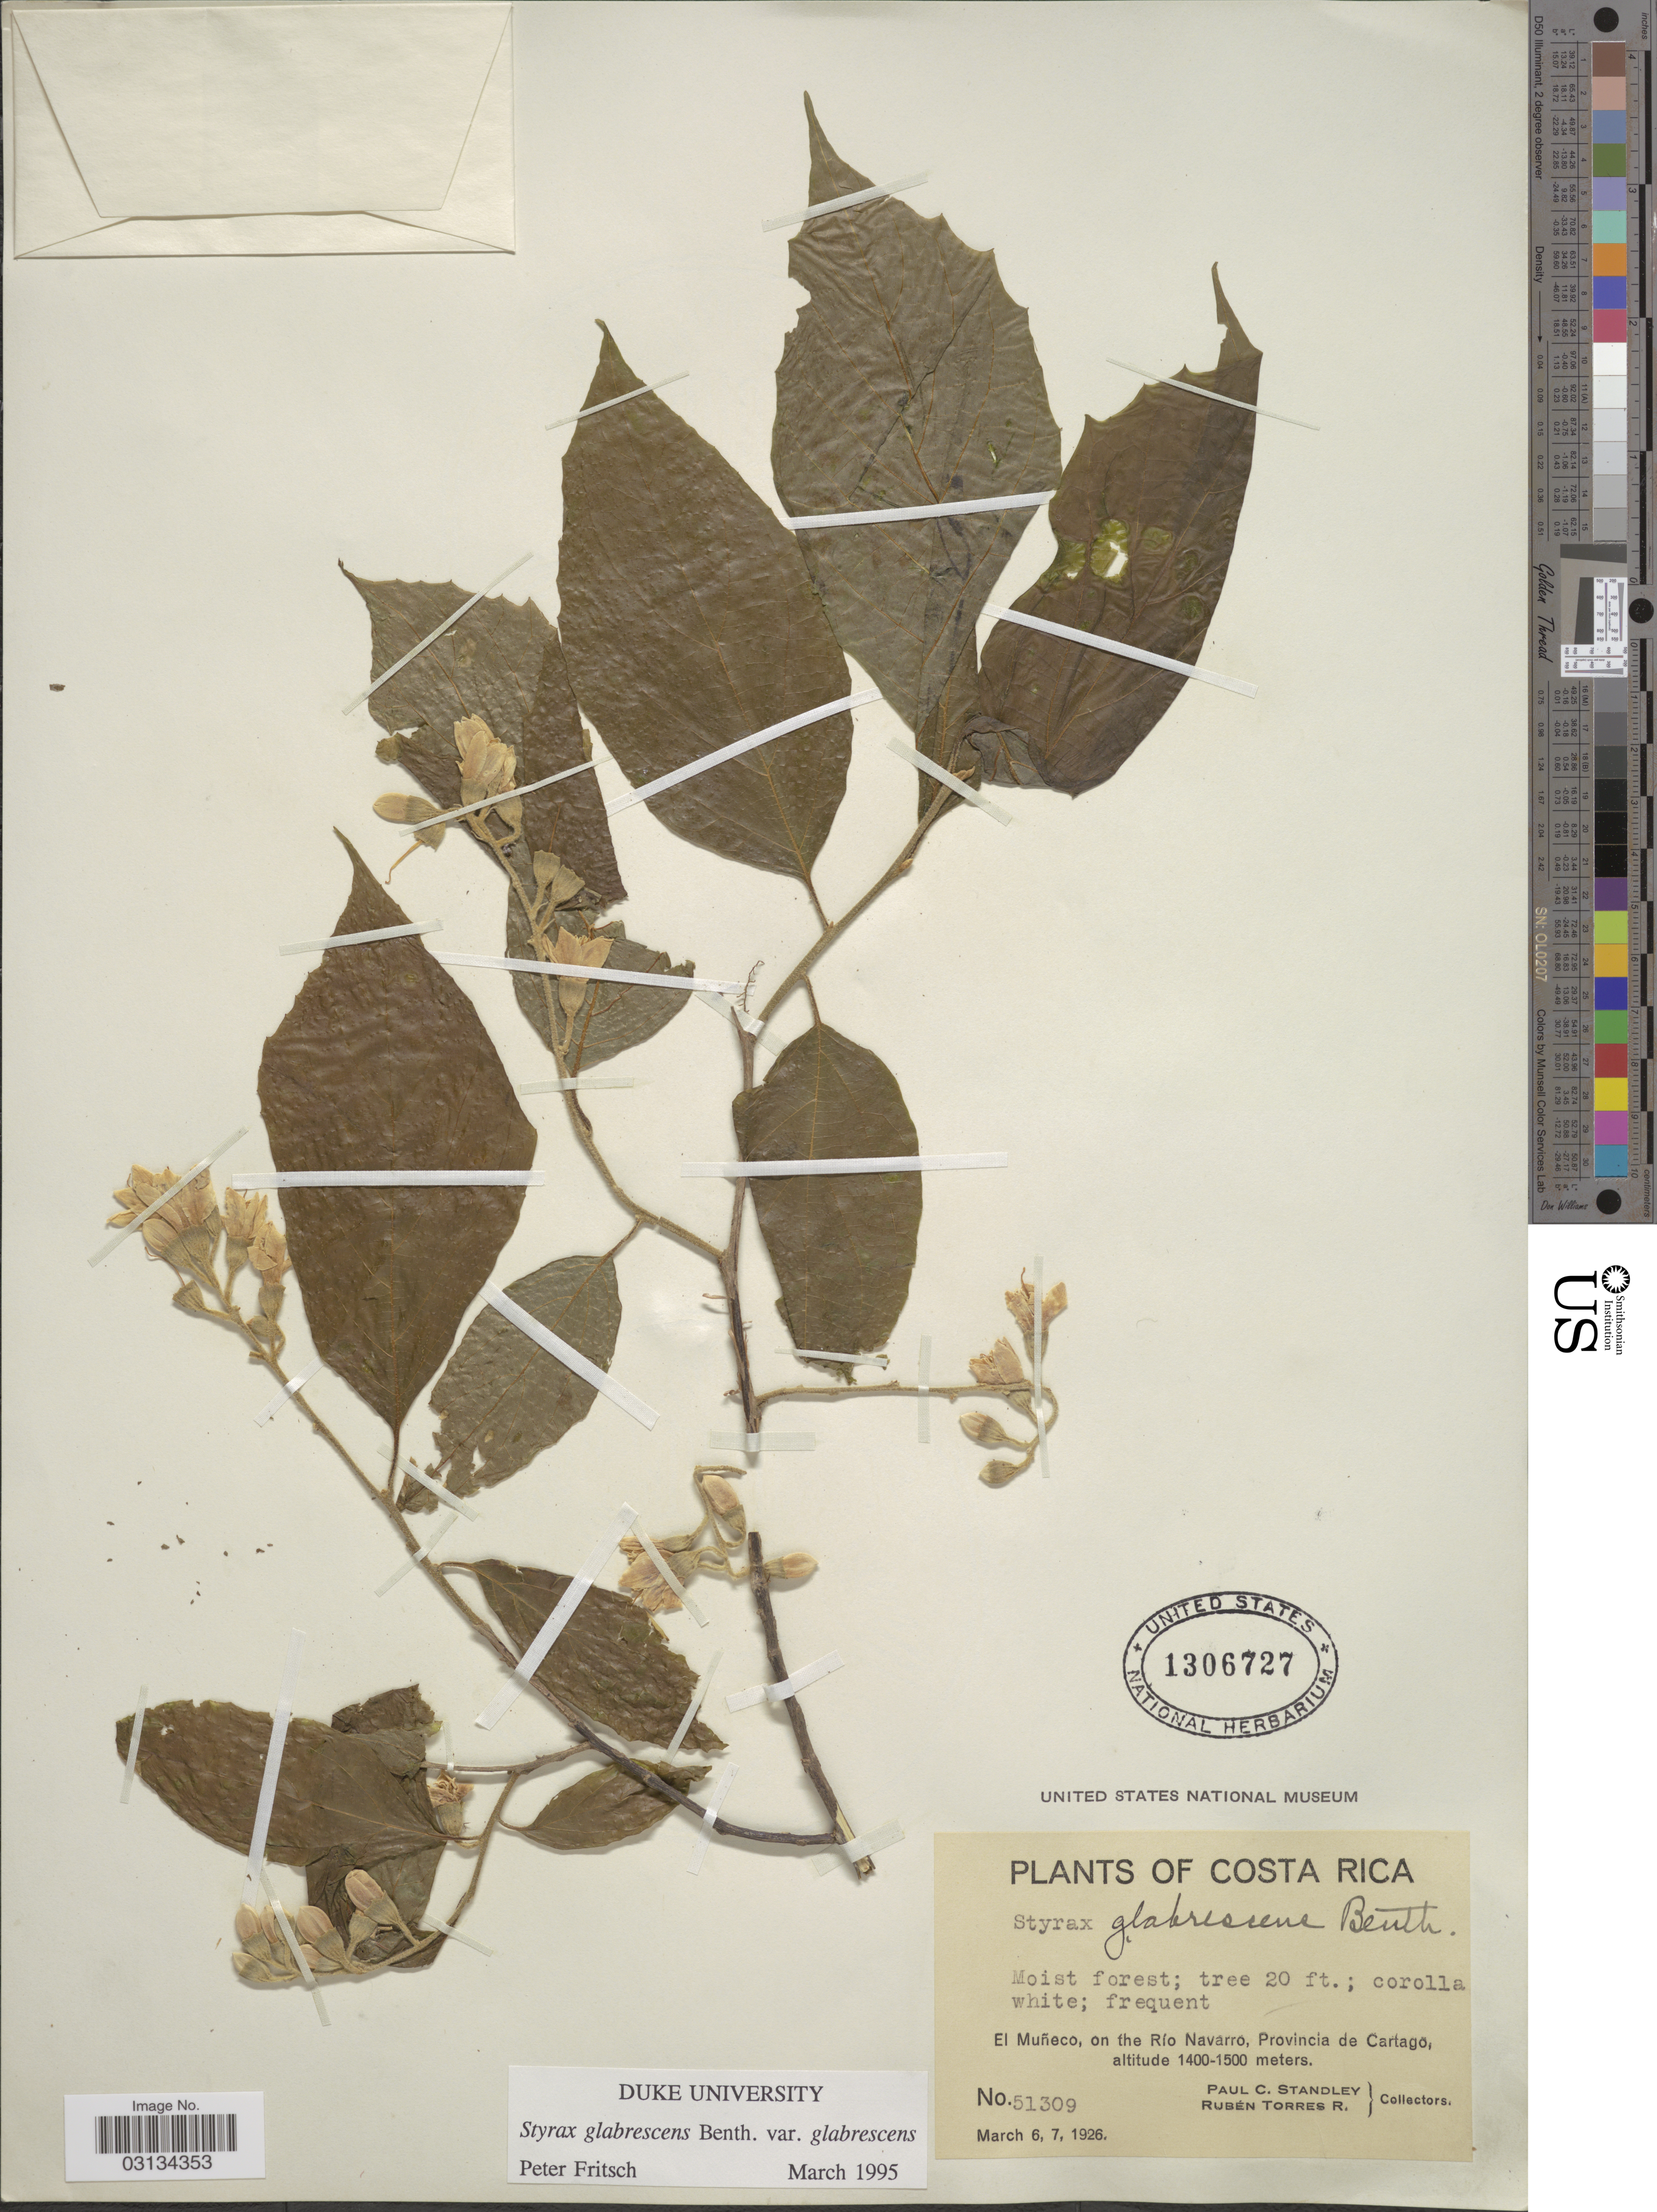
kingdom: Plantae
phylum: Tracheophyta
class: Magnoliopsida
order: Ericales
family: Styracaceae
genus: Styrax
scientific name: Styrax glabrescens Benth. var. glabrescens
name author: Benth.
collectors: P. C. Standley & R. Torres Rojas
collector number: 51309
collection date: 1926-03-06/1926-03-07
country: Costa Rica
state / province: Cartago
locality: El Muñeco, on the Río Navarro, Provincia de Cartago.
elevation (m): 1400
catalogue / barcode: US 1306727